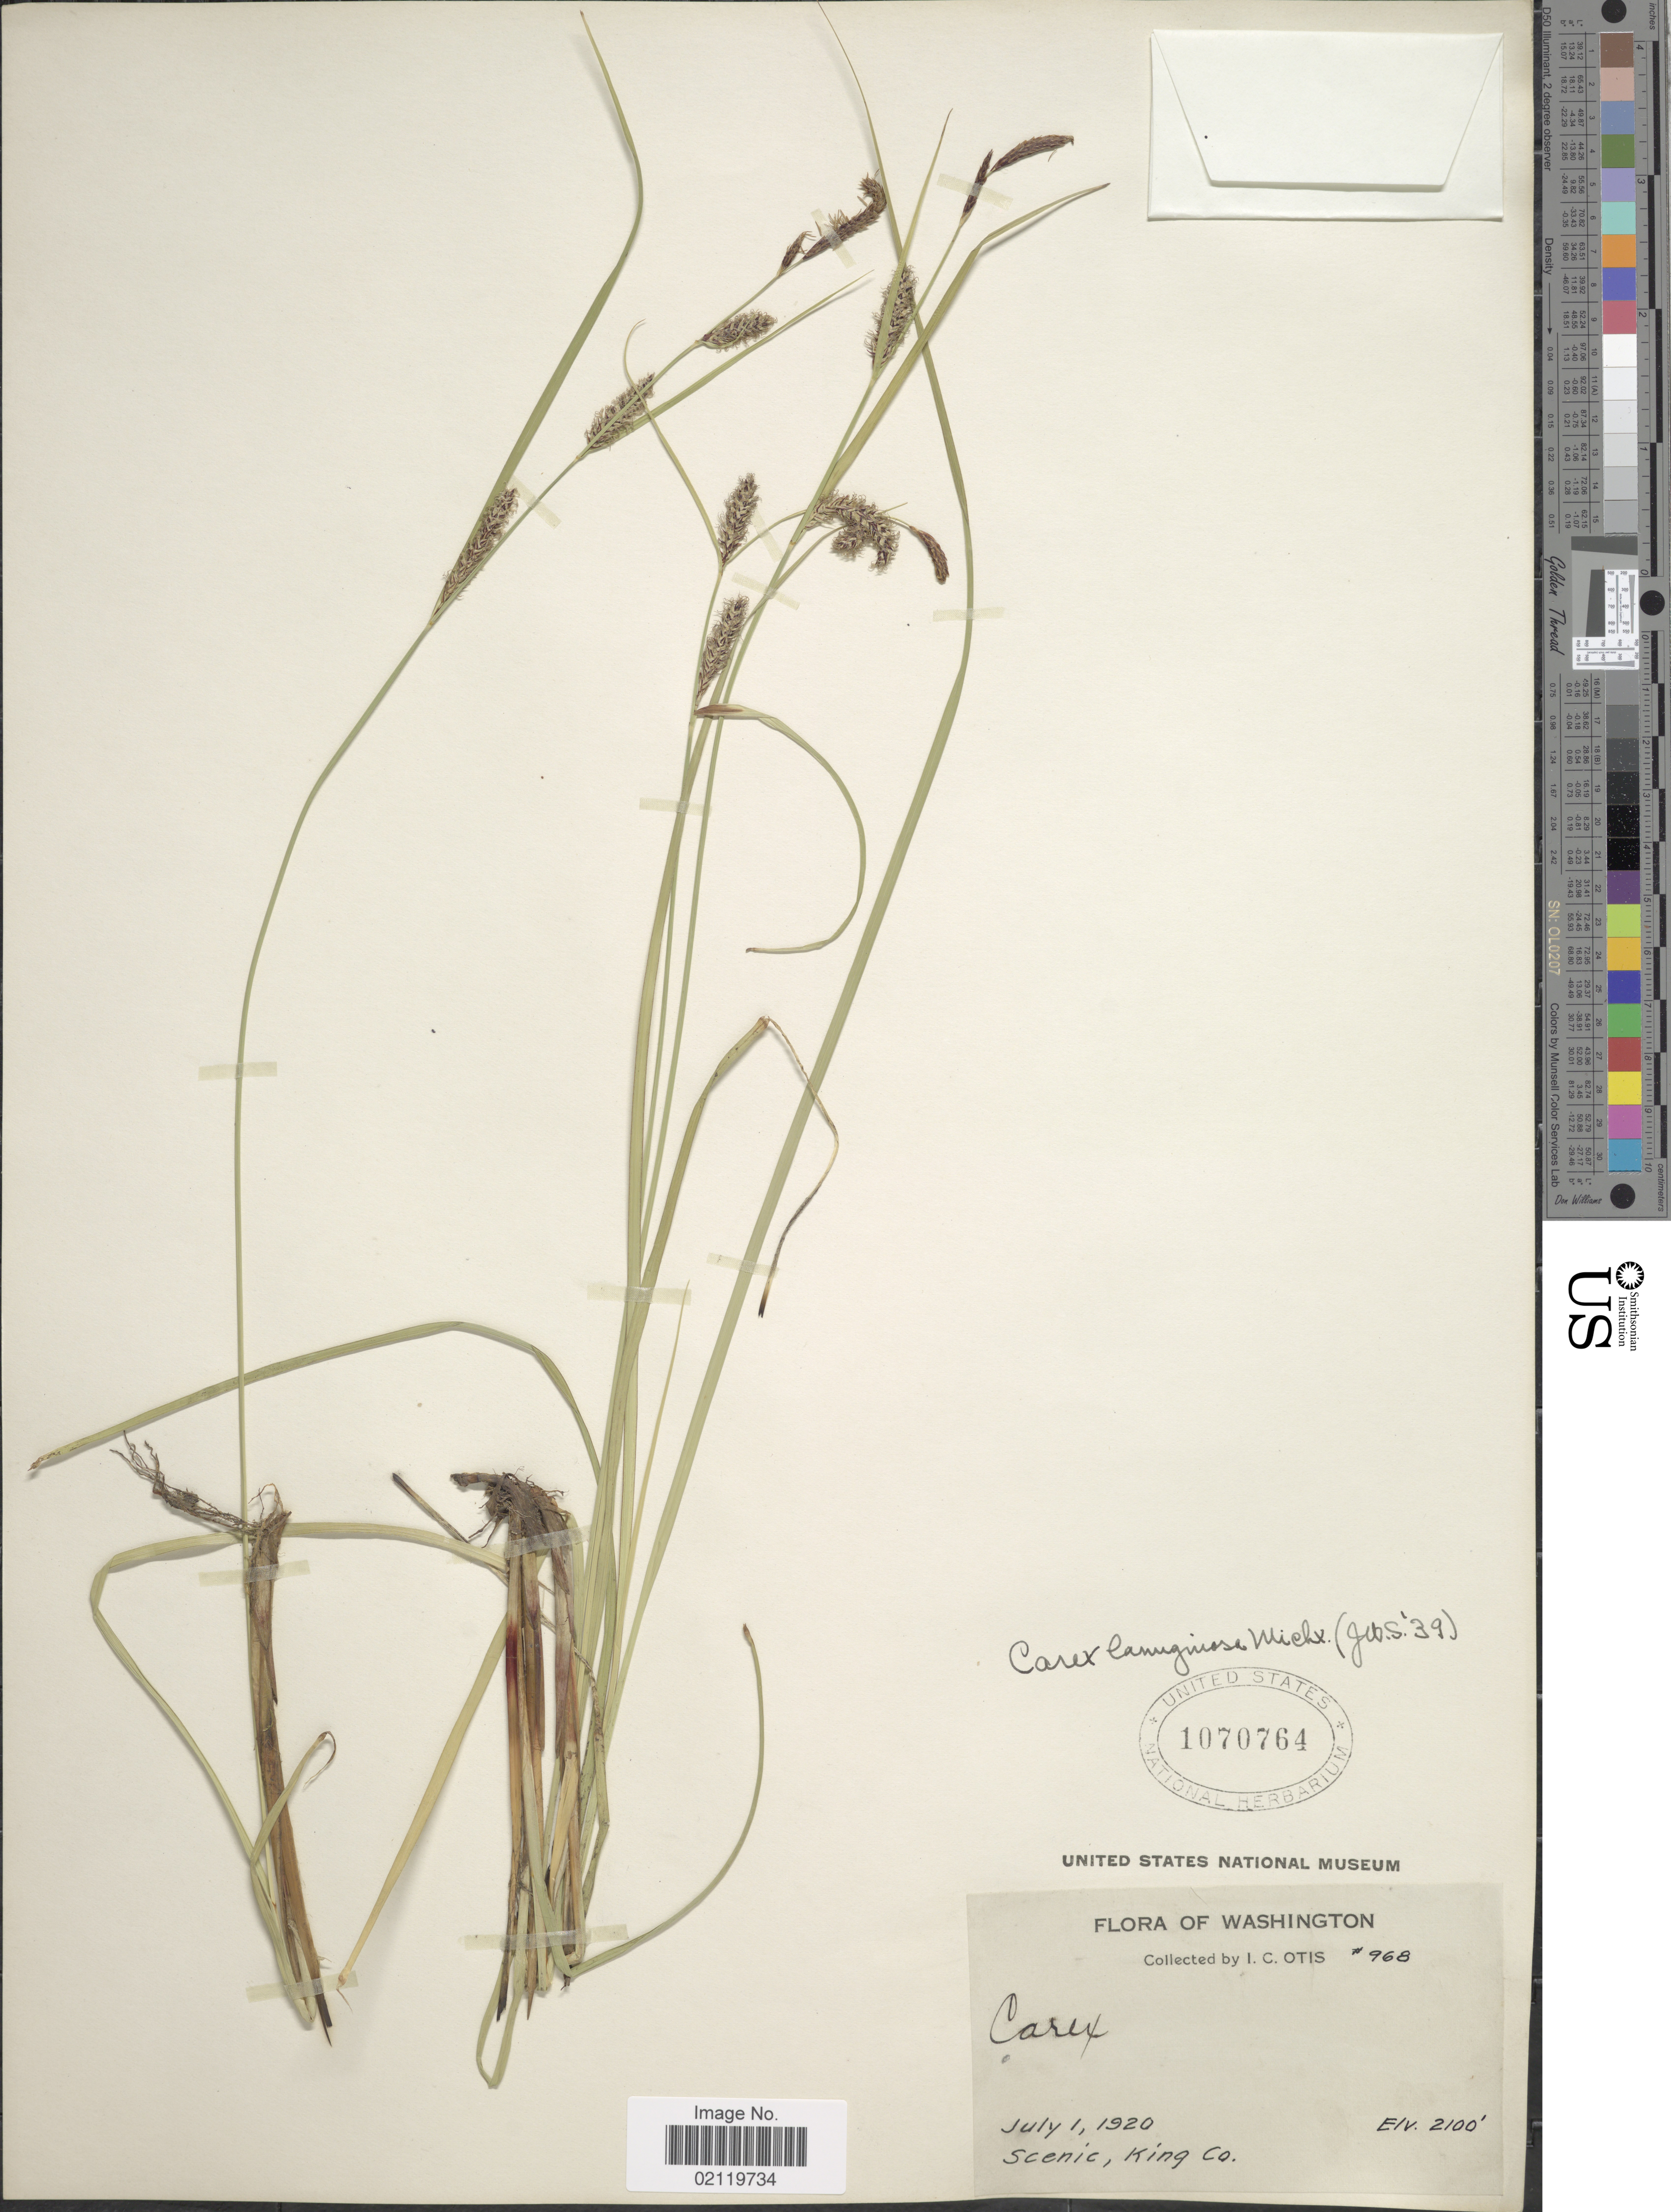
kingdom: Plantae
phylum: Tracheophyta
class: Liliopsida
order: Poales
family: Cyperaceae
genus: Carex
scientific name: Carex pellita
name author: Muhl. ex Willd.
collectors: I. C. Otis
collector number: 968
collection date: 1920-07-01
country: United States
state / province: Washington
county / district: King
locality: Scenic, King Co.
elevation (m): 640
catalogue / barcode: US 1070764